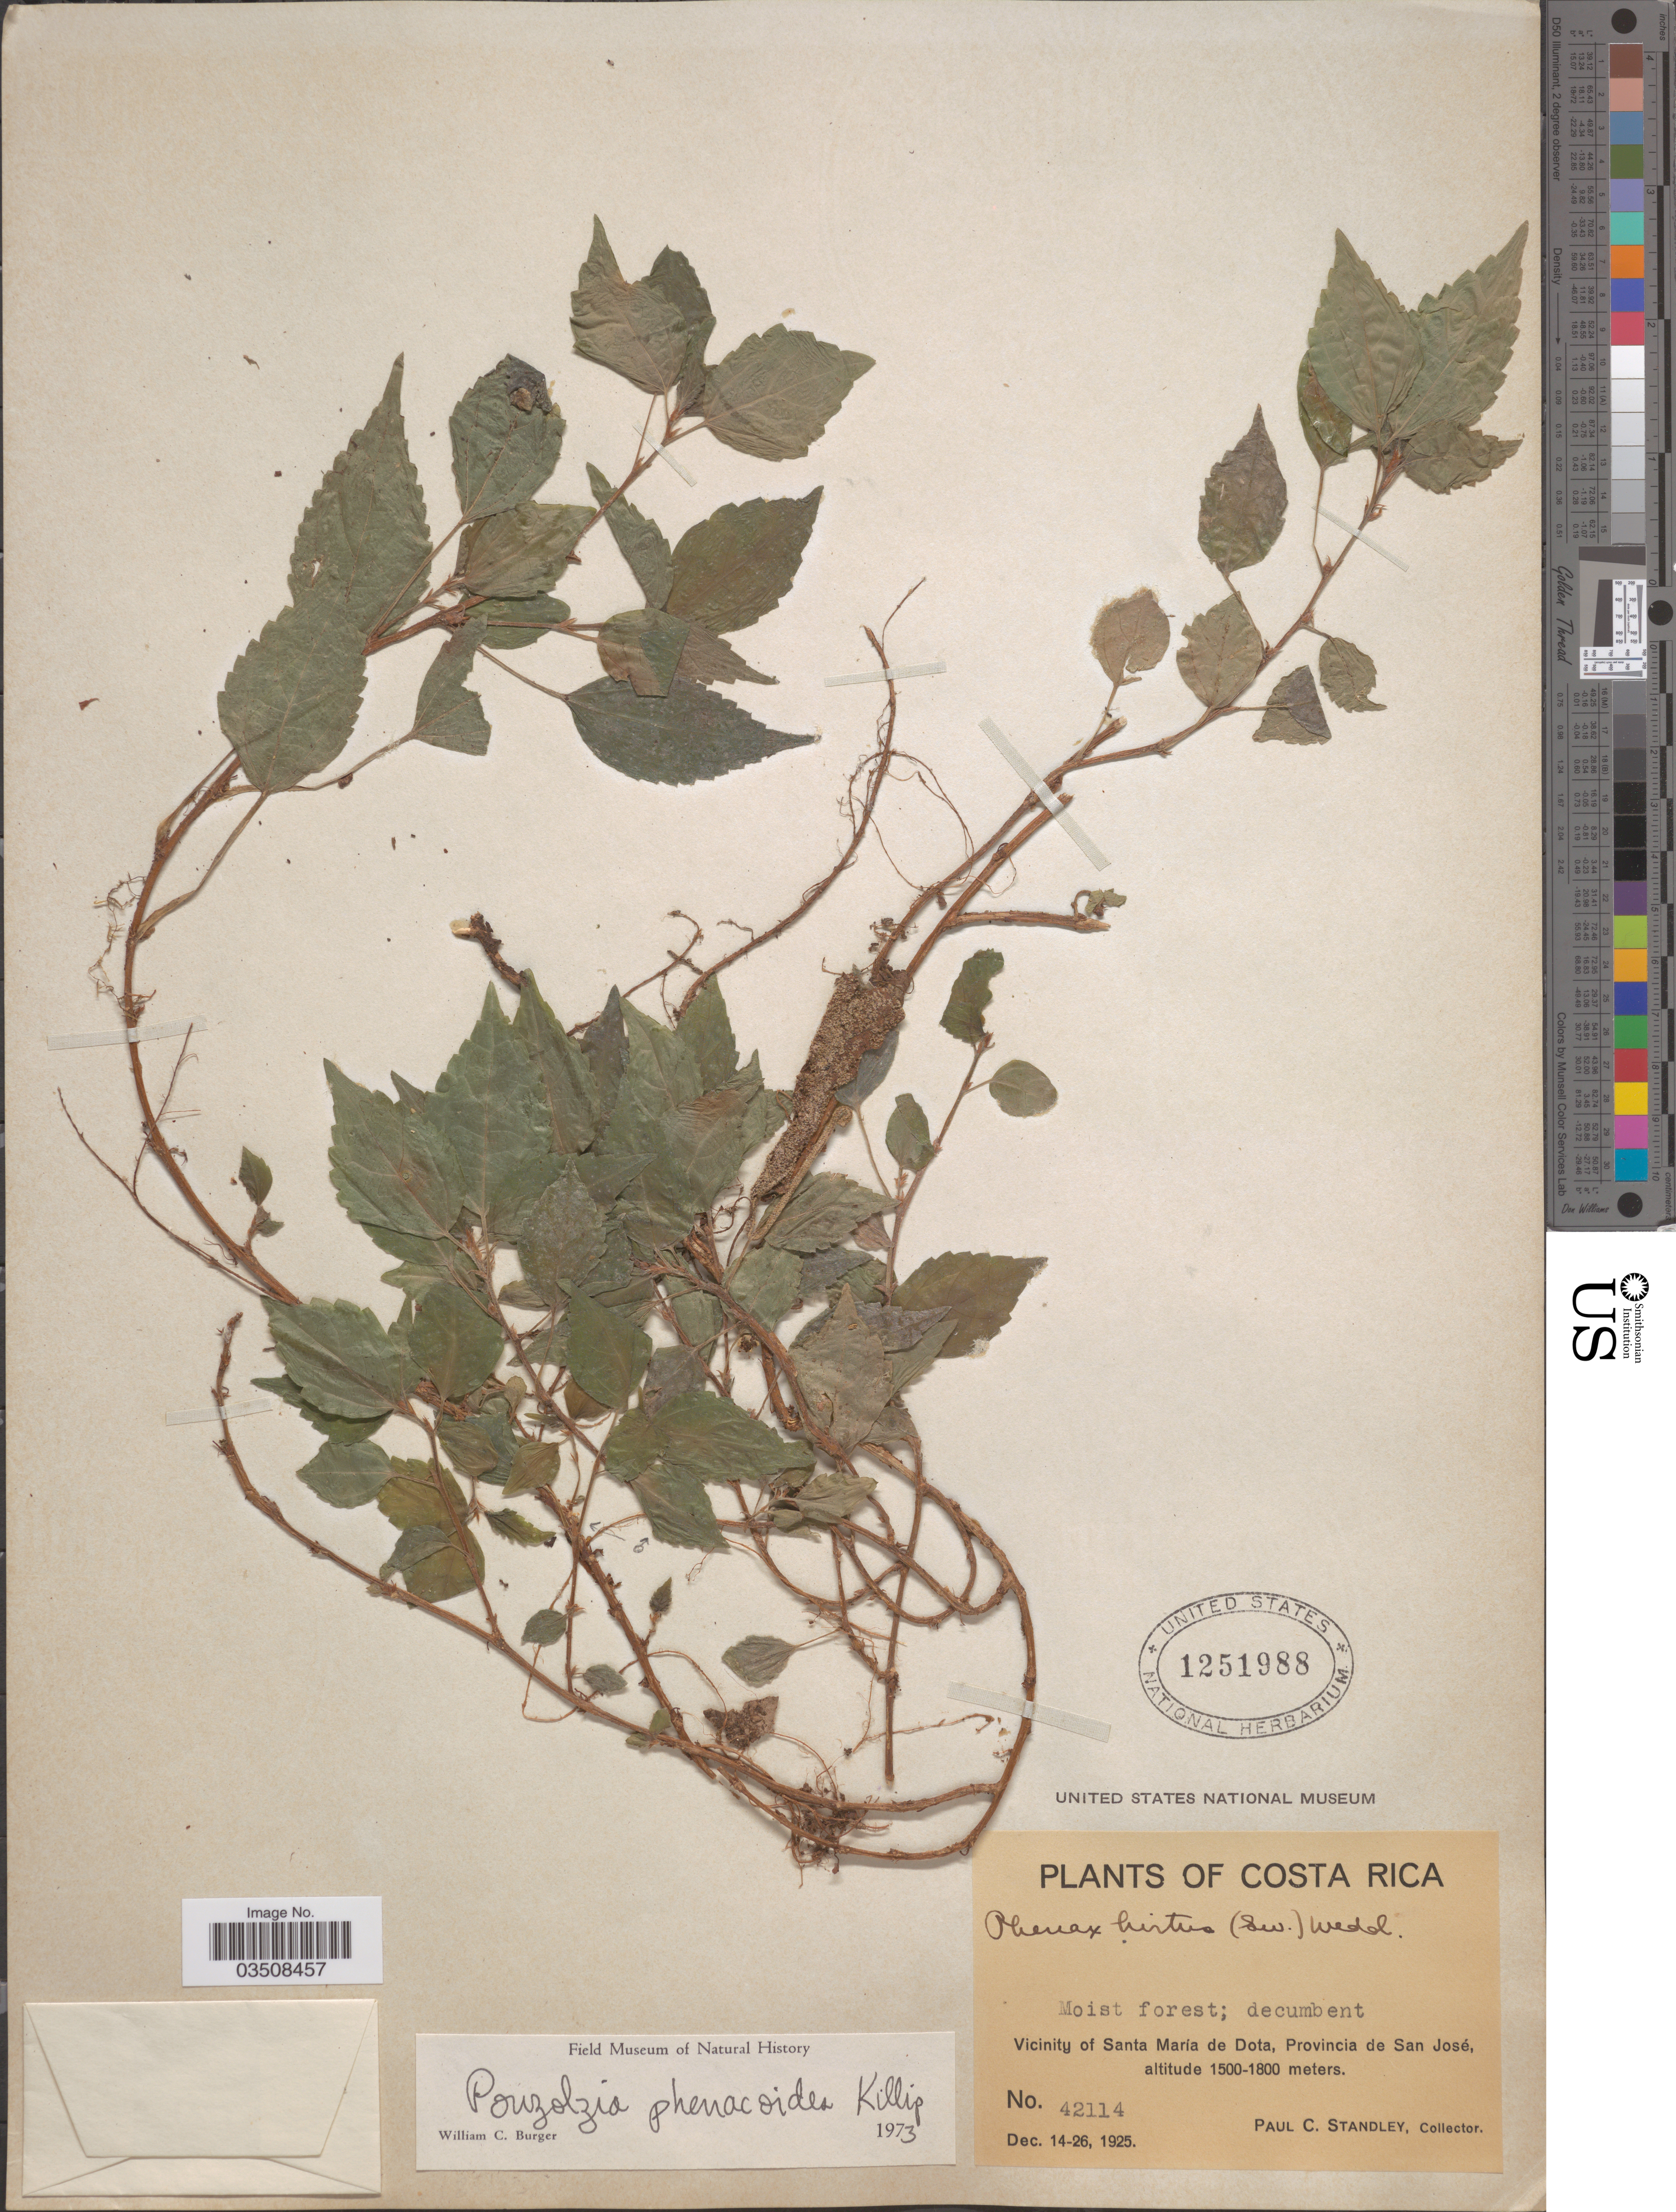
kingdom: Plantae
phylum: Tracheophyta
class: Magnoliopsida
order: Rosales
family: Urticaceae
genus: Pouzolzia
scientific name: Pouzolzia phenacoides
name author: Killip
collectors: P. C. Standley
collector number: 42114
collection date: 1925-12-14/1925-12-26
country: Costa Rica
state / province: San José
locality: Vicinity of Santa María de Dota.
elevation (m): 1500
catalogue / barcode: US 1251988